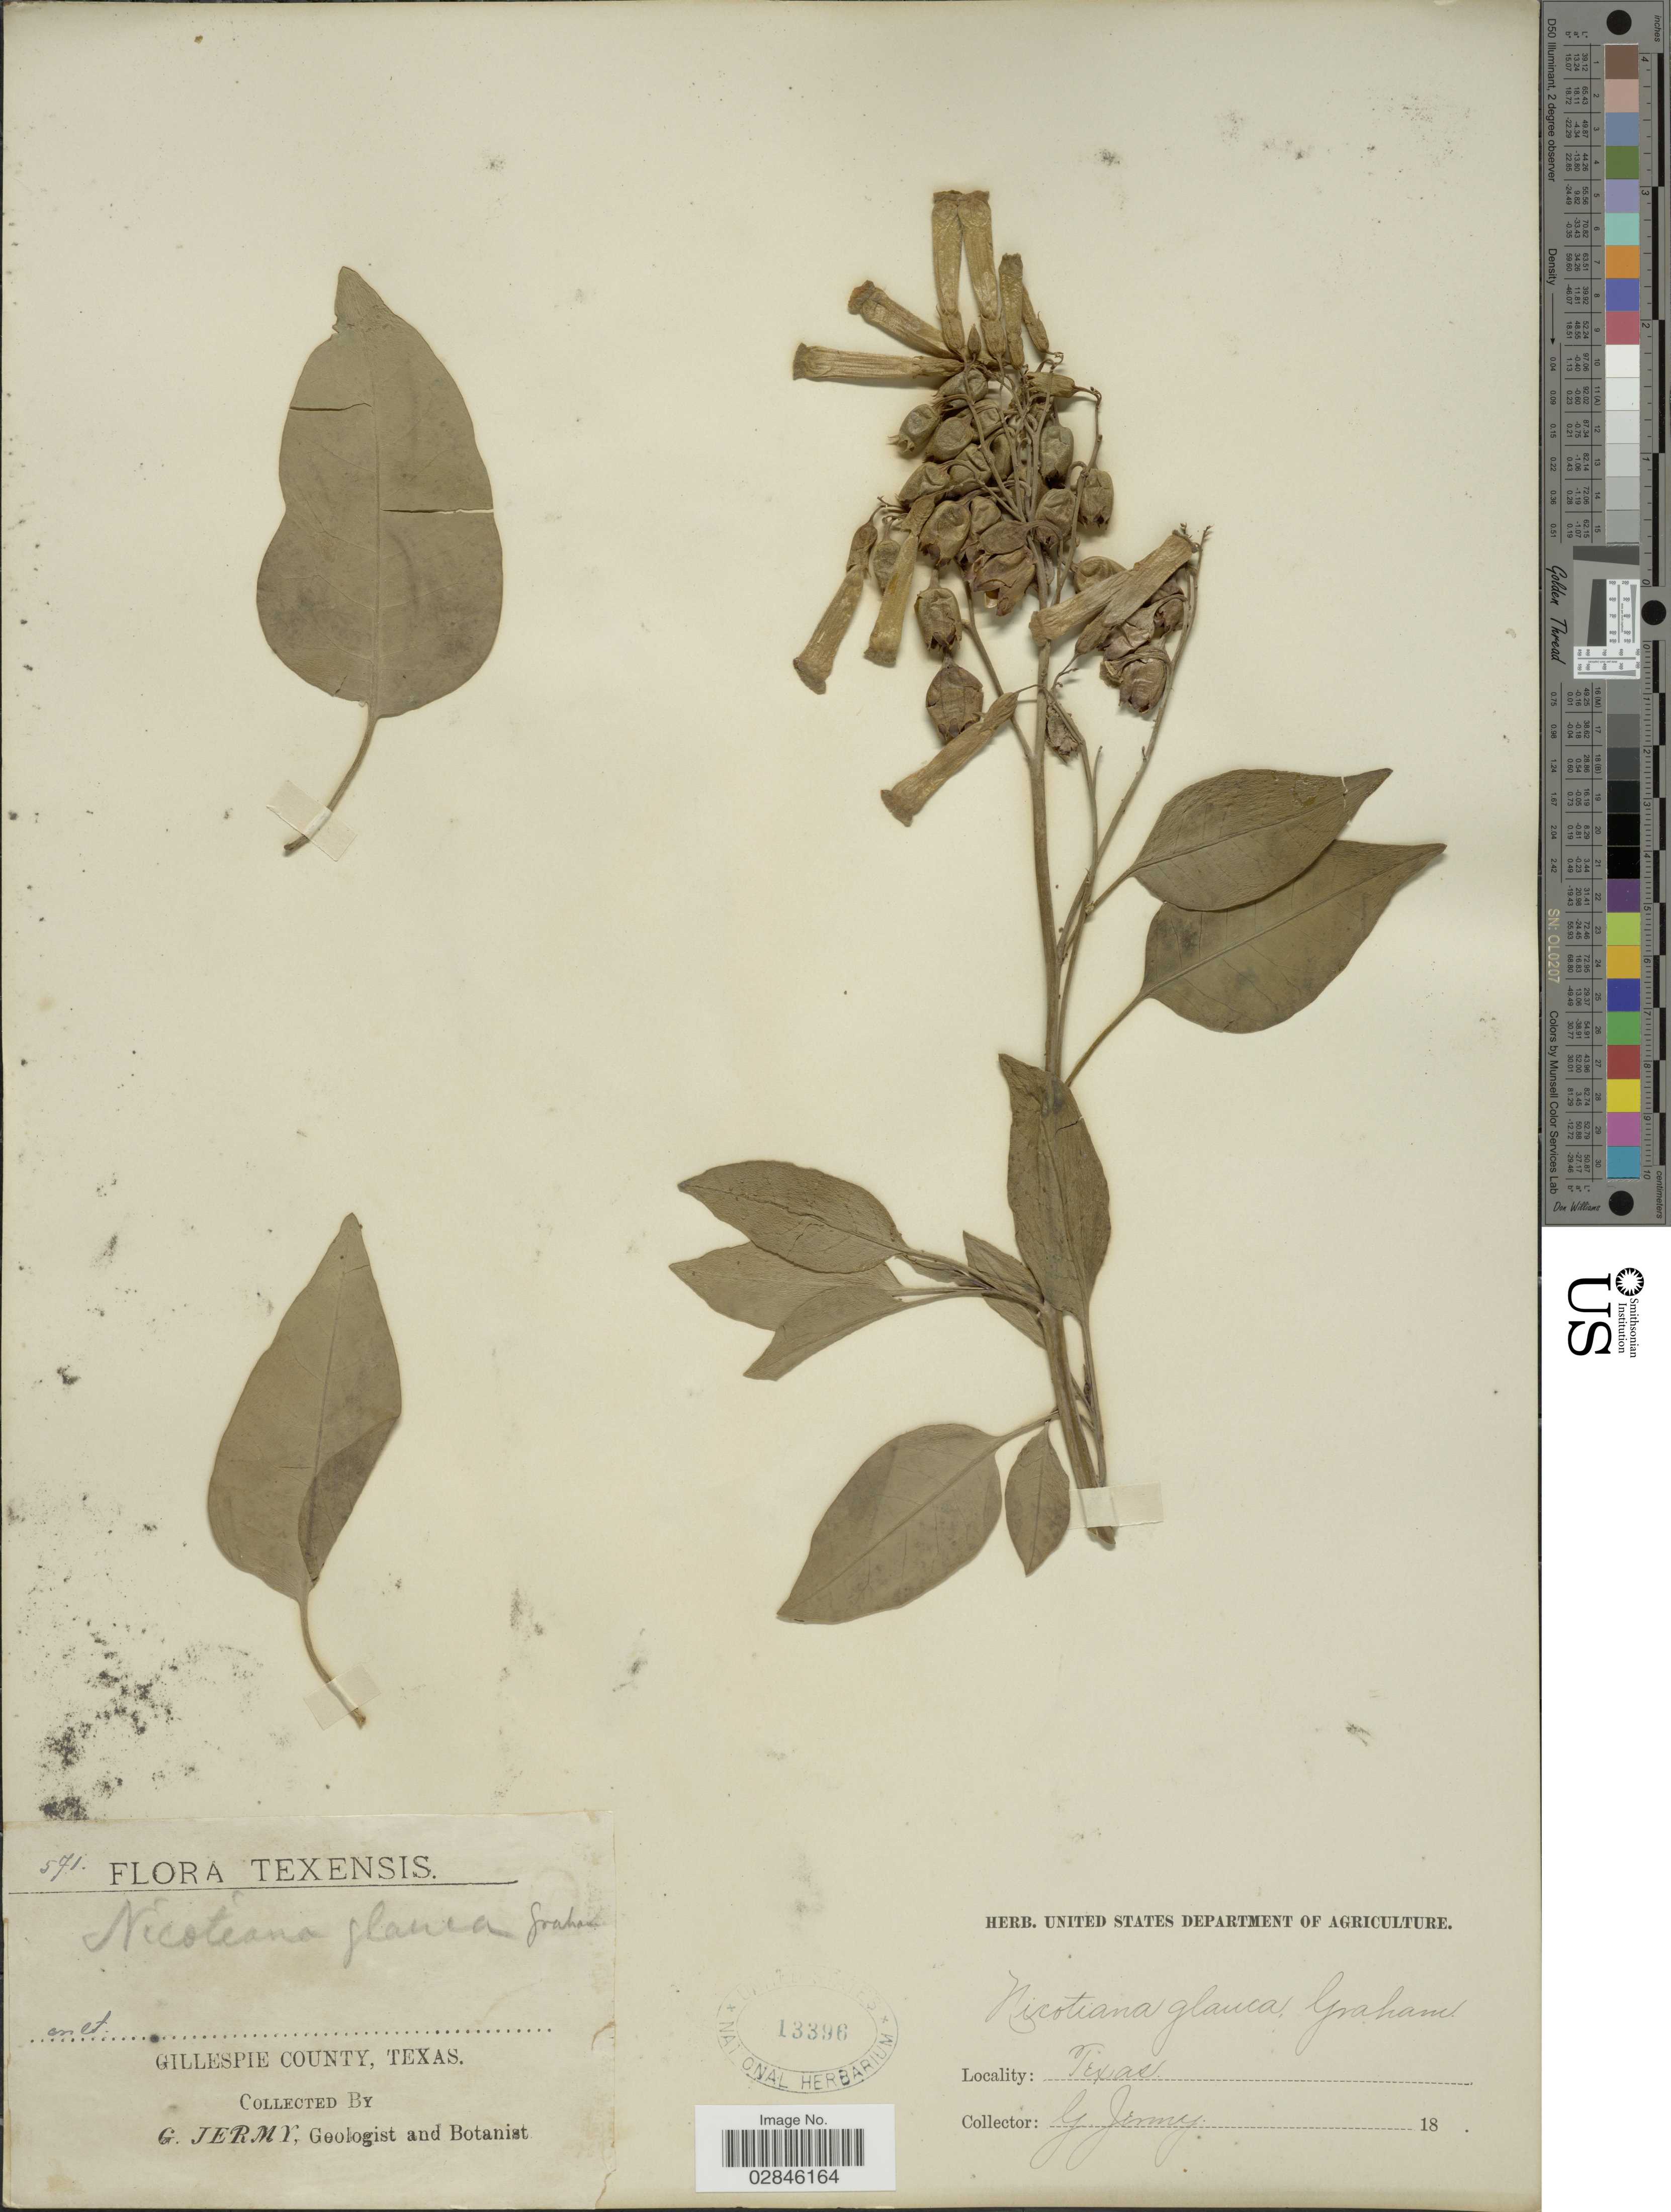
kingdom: Plantae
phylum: Tracheophyta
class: Magnoliopsida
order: Solanales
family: Solanaceae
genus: Nicotiana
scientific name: Nicotiana glauca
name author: Graham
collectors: G. Jermy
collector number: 571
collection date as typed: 18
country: United States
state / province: Texas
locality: Gillespie County.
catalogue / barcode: US 13396